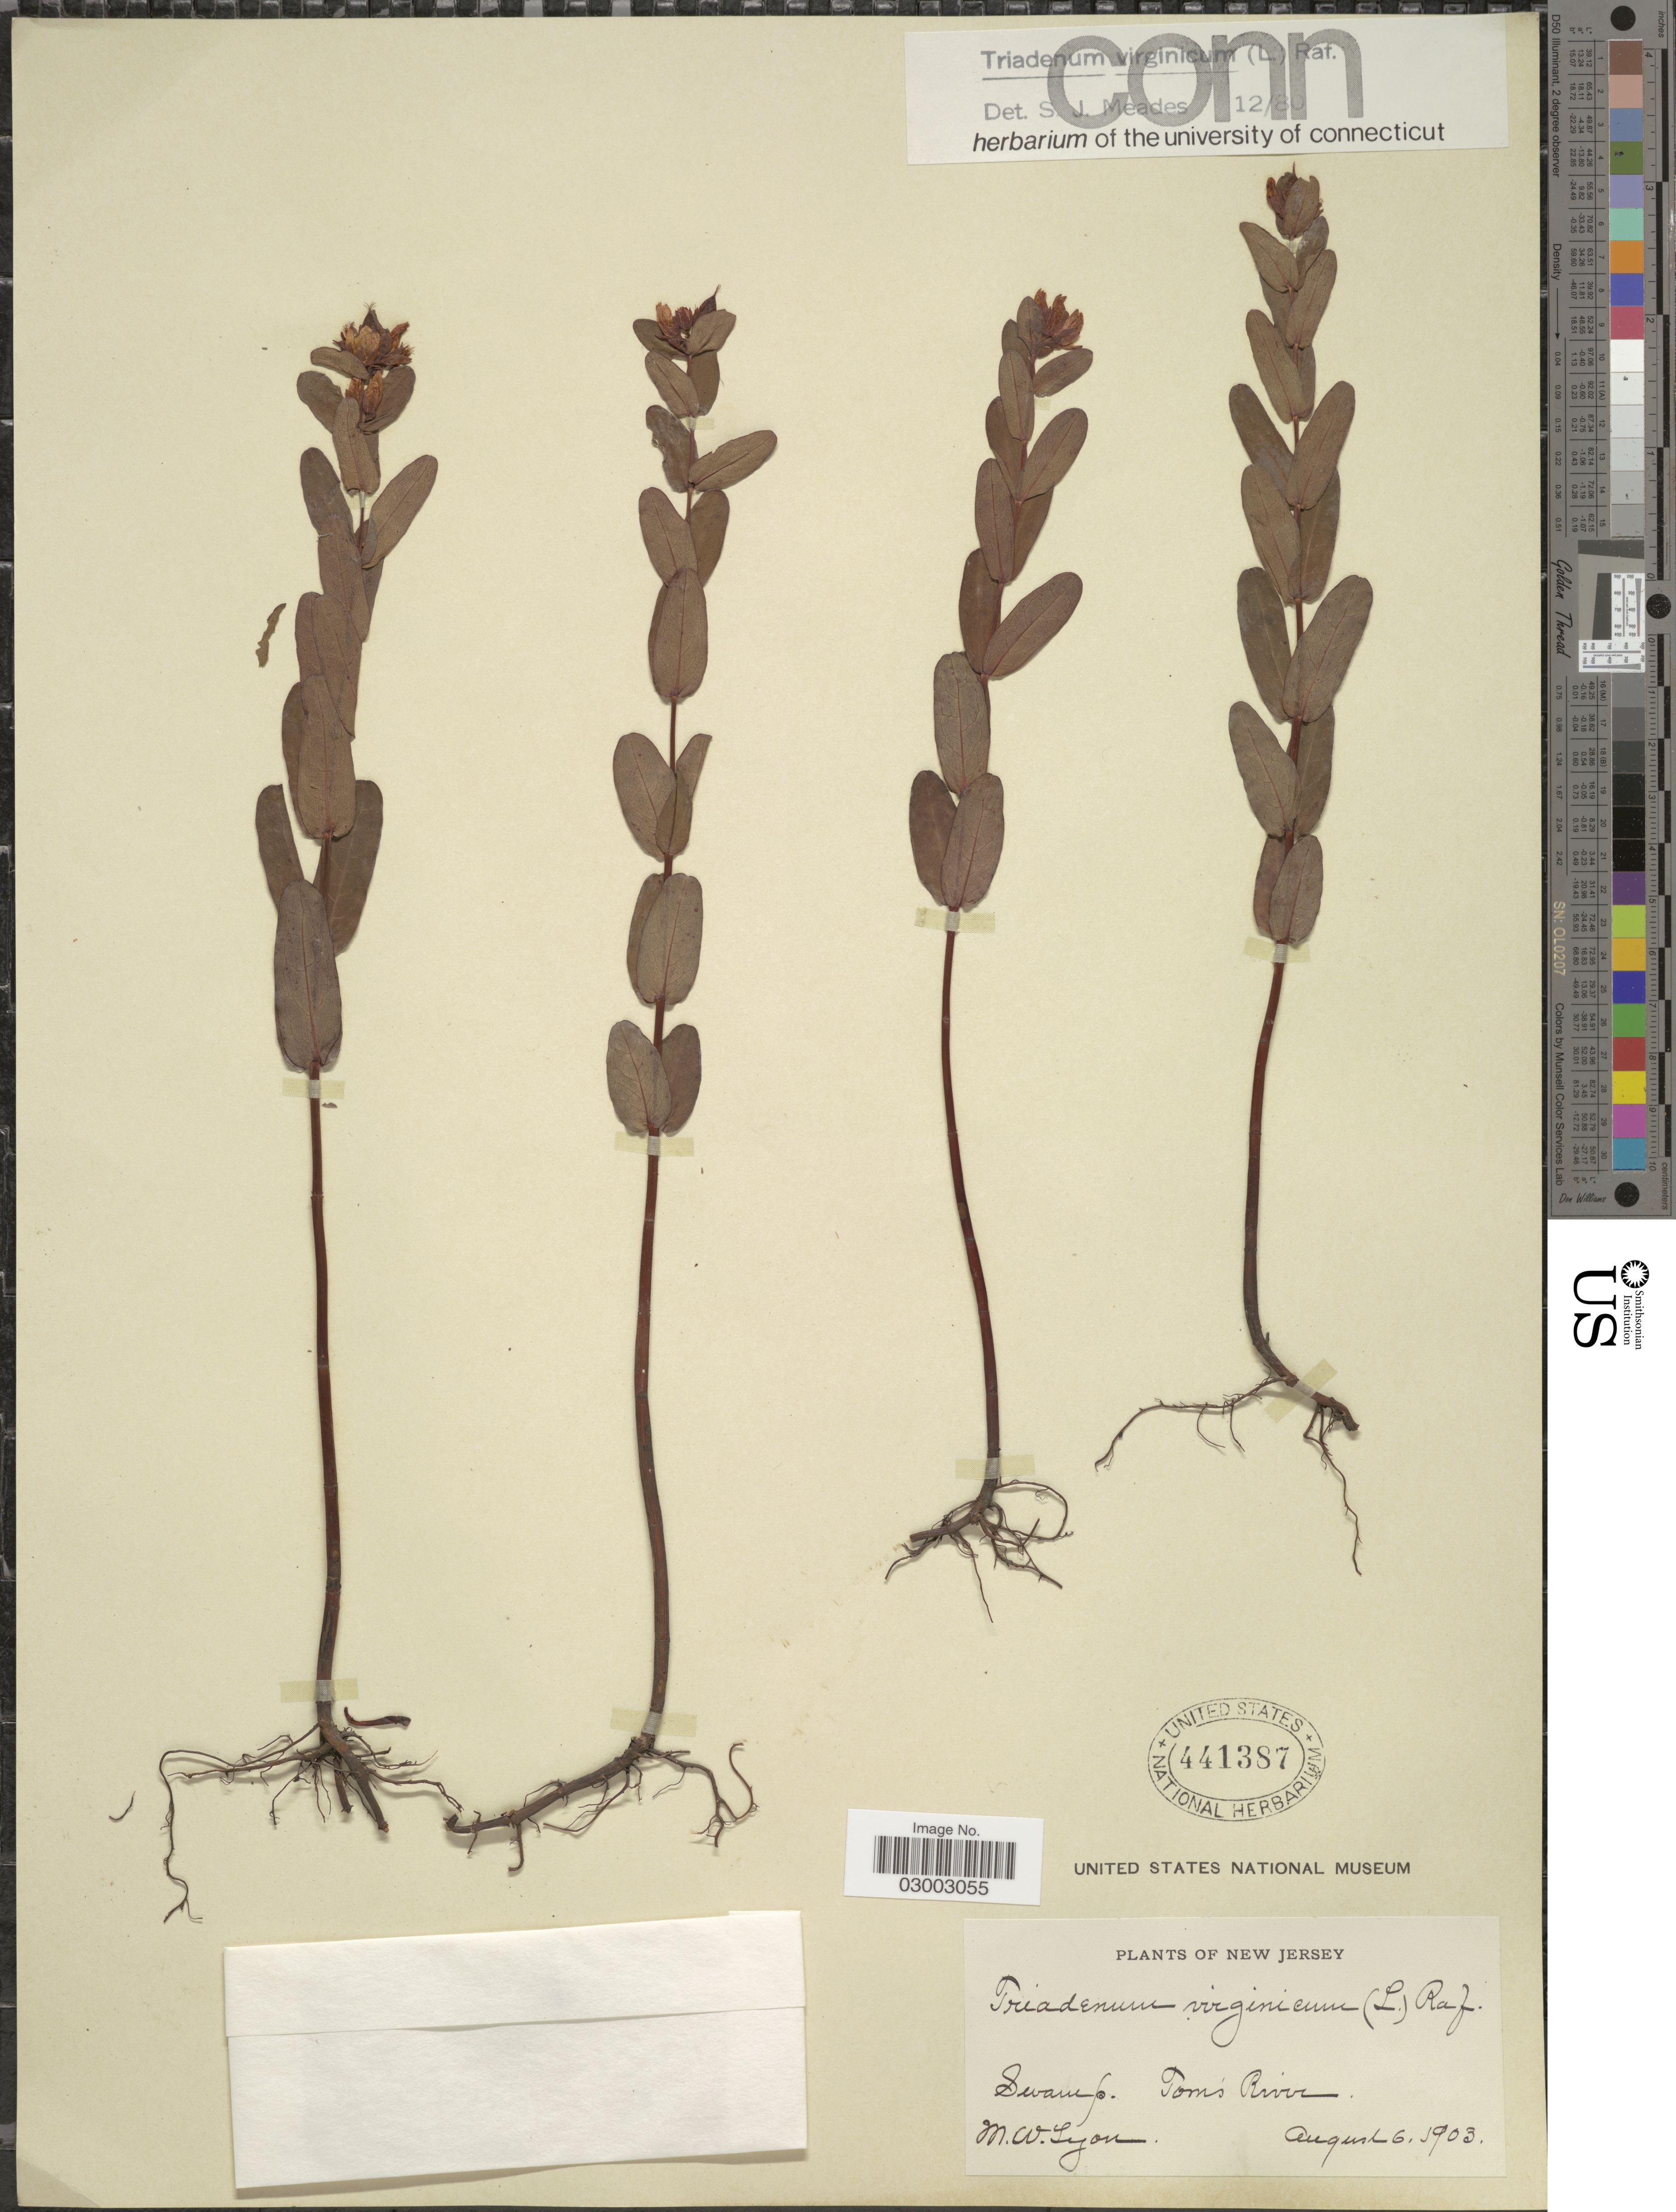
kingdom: Plantae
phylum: Tracheophyta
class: Magnoliopsida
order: Malpighiales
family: Hypericaceae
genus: Hypericum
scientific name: Hypericum virginicum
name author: L.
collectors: M. W. Lyon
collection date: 1903-08-06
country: United States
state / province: New Jersey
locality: Swamp, Tom's River.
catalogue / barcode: US 441387